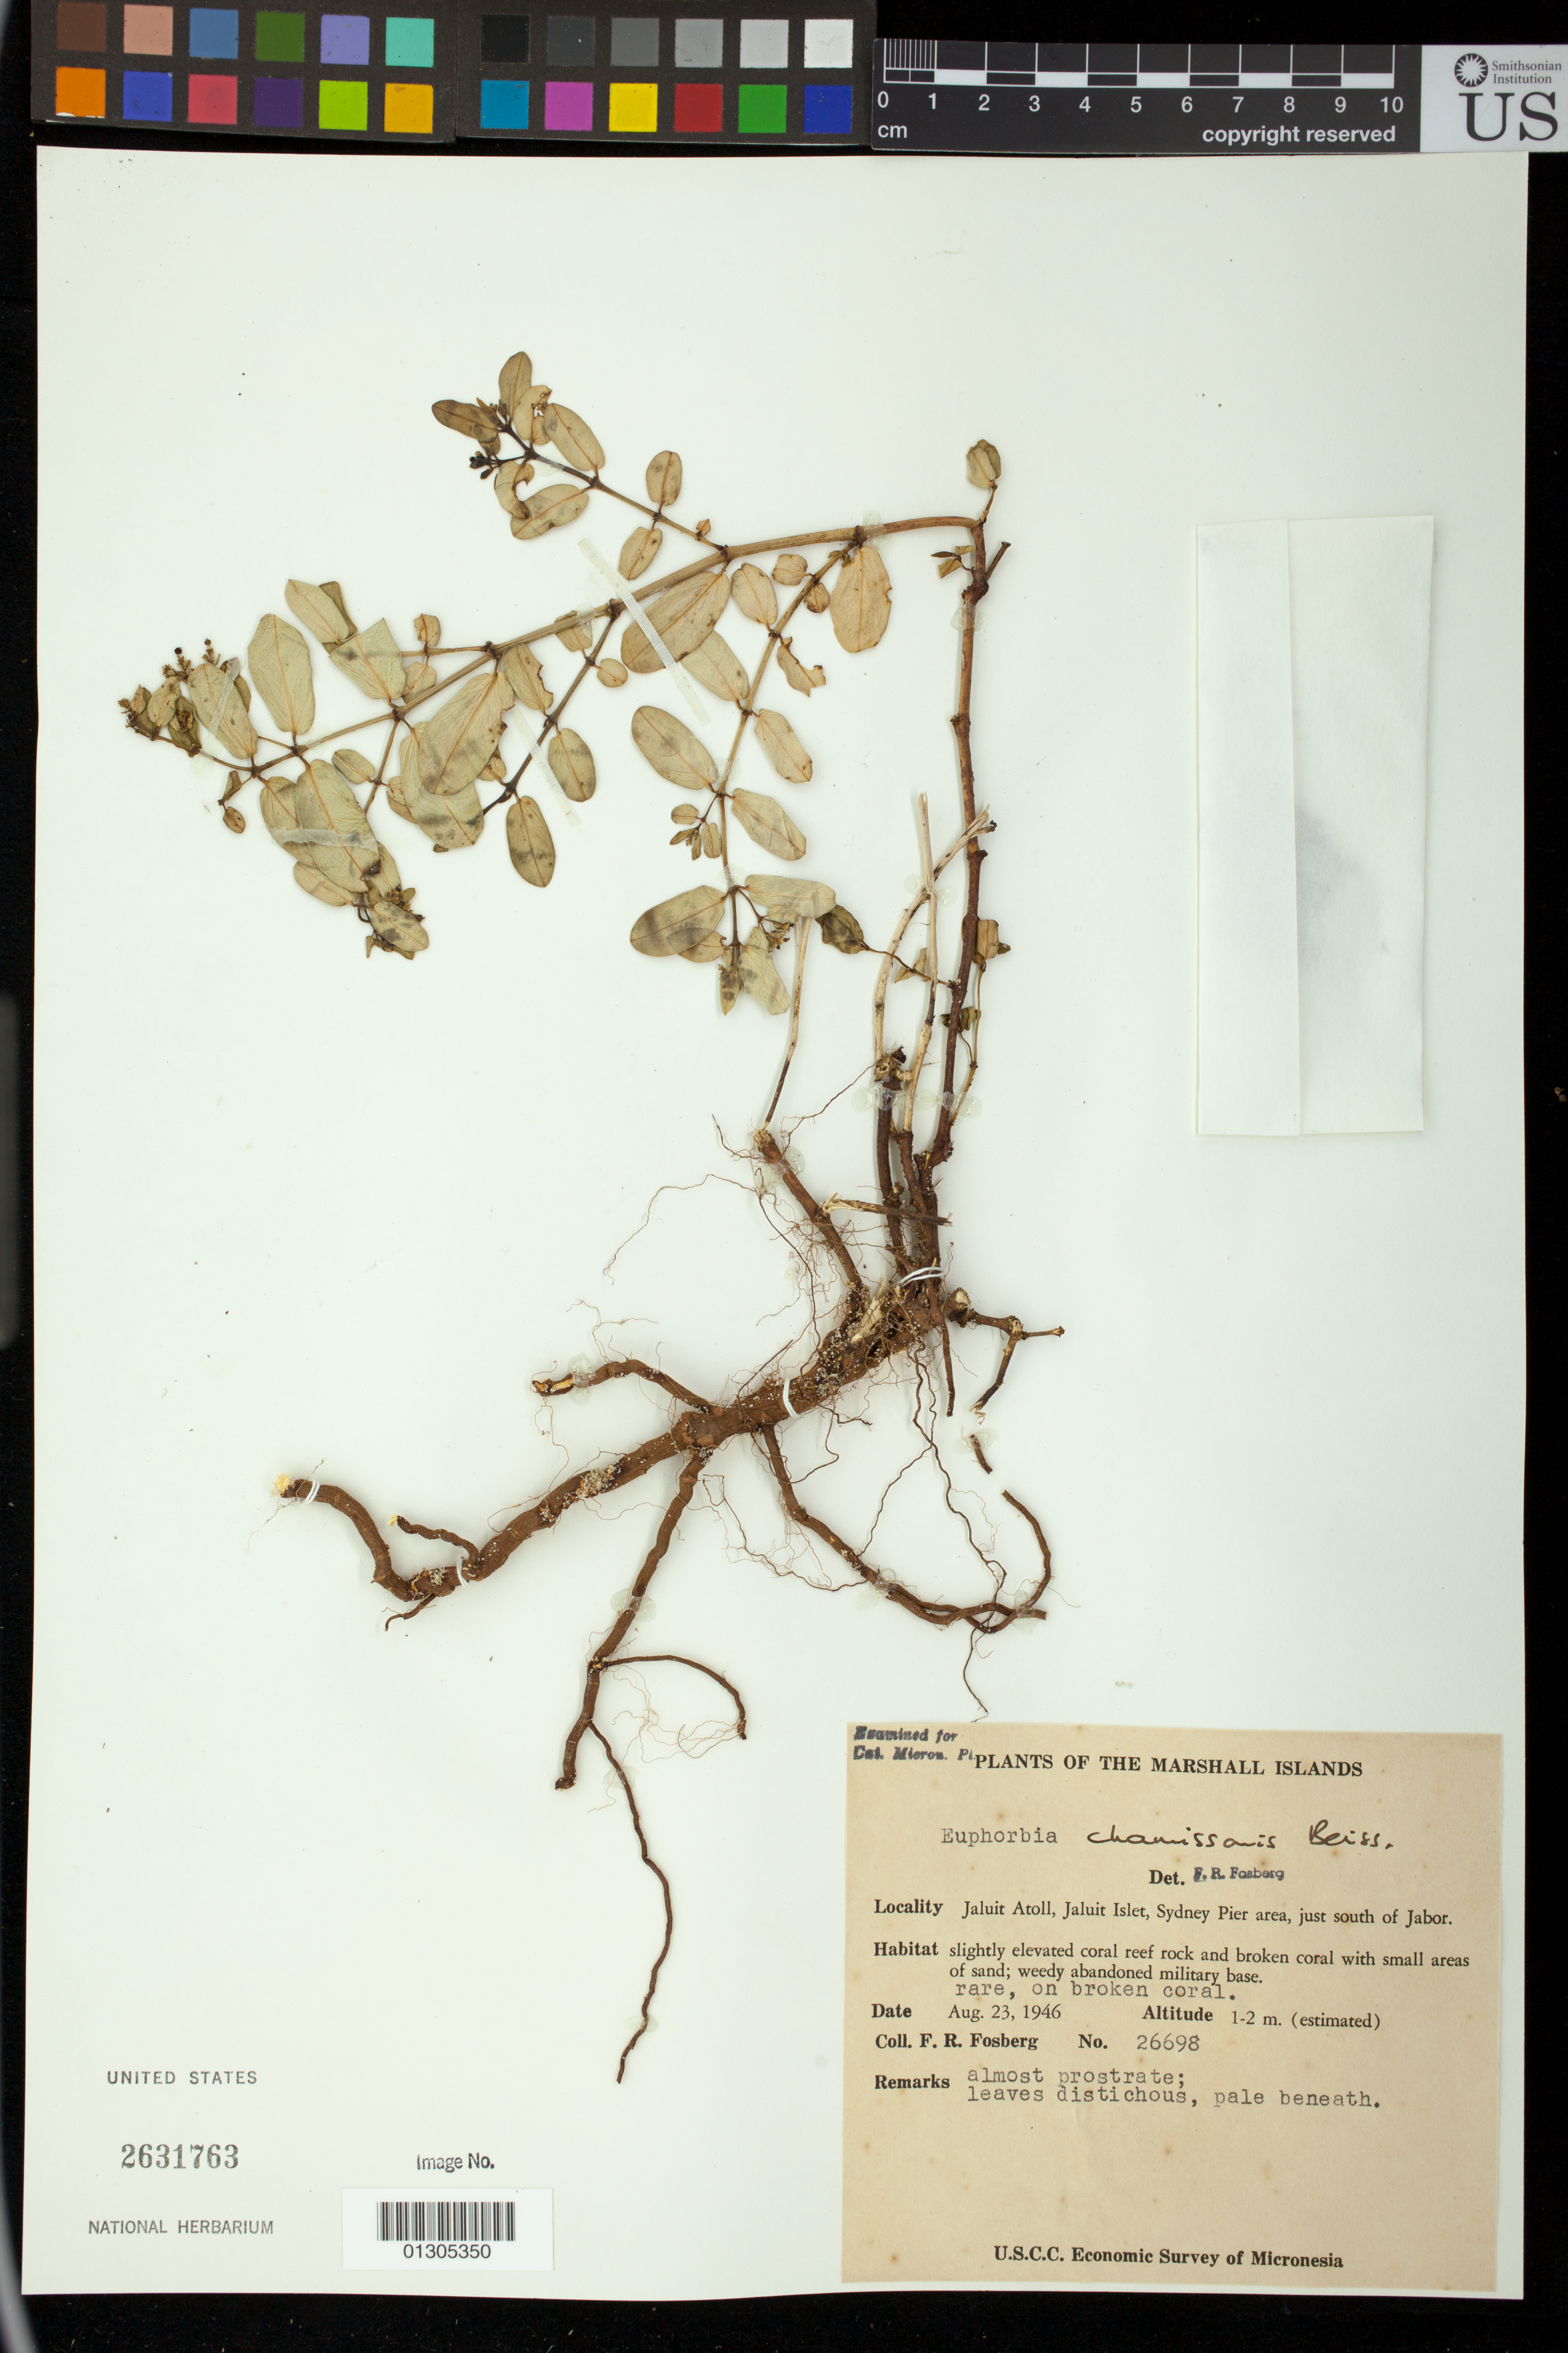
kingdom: Plantae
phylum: Tracheophyta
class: Magnoliopsida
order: Malpighiales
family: Euphorbiaceae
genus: Euphorbia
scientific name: Euphorbia chamissonis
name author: (Klotzsch ex Klotzsch & Garcke) Boiss.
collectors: F. R. Fosberg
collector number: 26698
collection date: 1946-08-23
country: Marshall Islands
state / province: Jaluit Atoll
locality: Jaluit Islet, Sydney Pier area, just south of Jabor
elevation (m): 1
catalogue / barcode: US 2631763